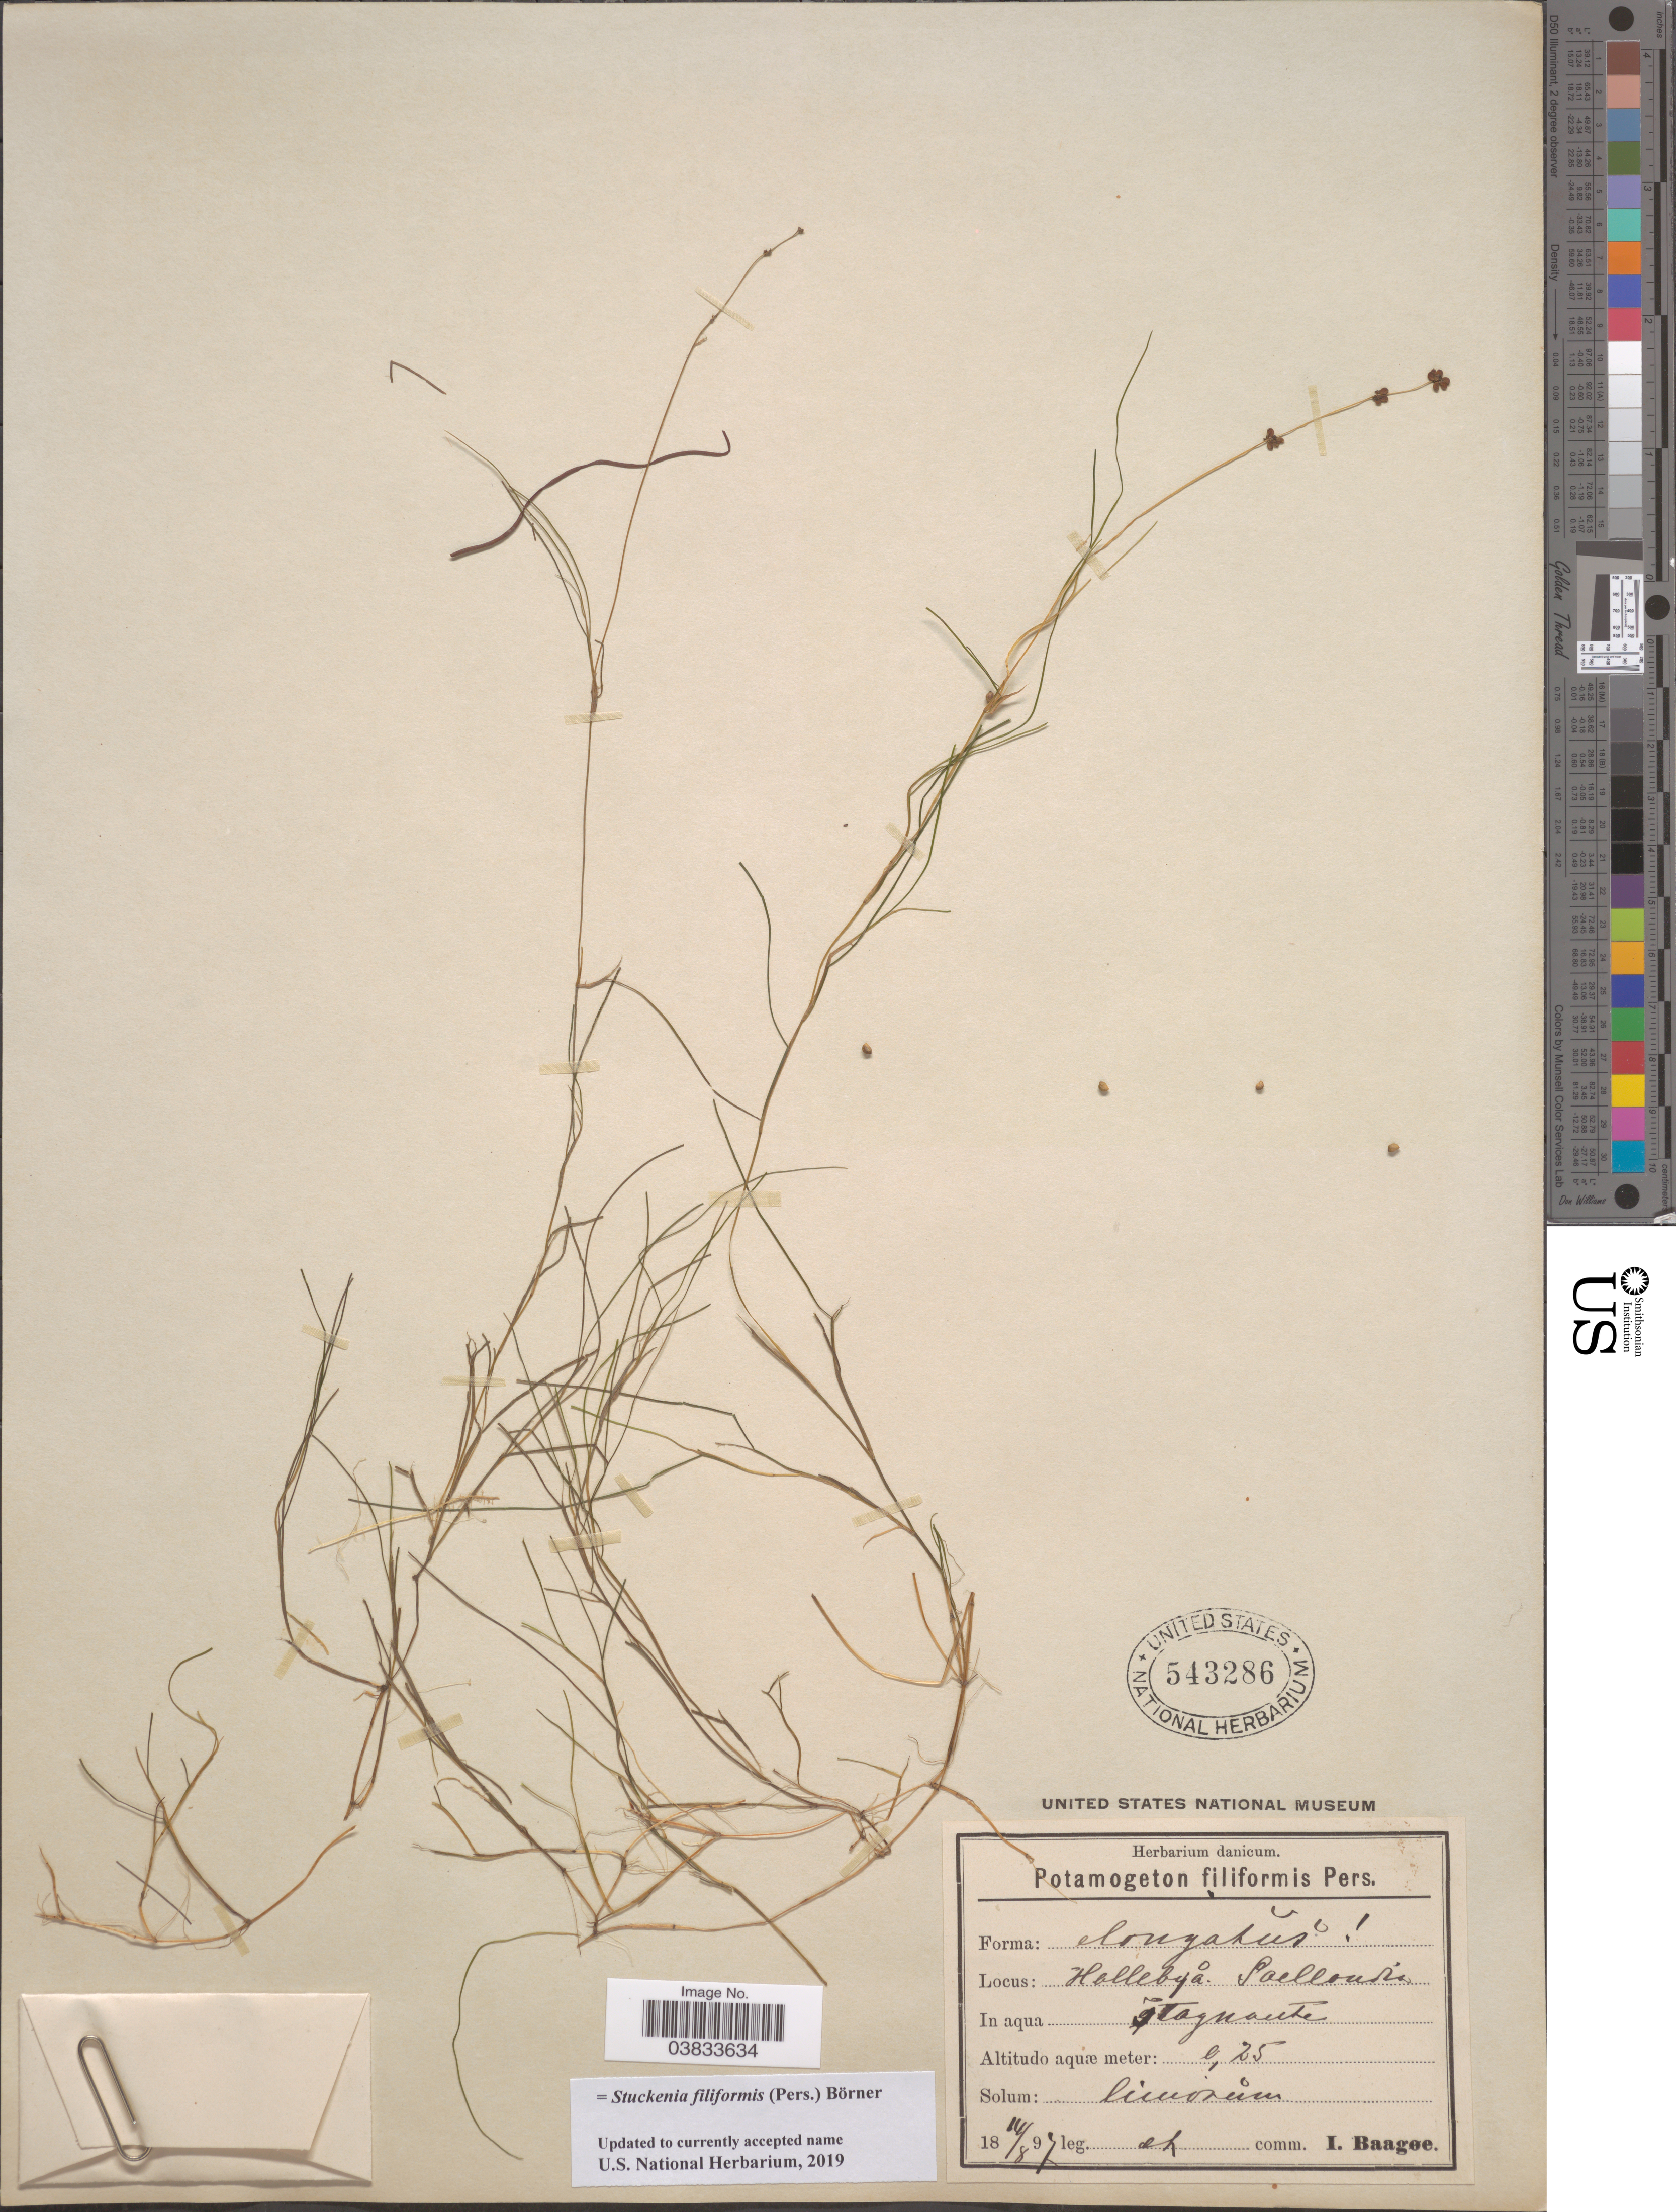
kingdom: Plantae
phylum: Tracheophyta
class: Liliopsida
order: Alismatales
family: Potamogetonaceae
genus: Stuckenia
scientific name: Stuckenia filiformis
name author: (Pers.) Börner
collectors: I. Baagøe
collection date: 1897-08-14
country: Denmark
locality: Hallebyå. Saellandia.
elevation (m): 0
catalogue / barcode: US 543286